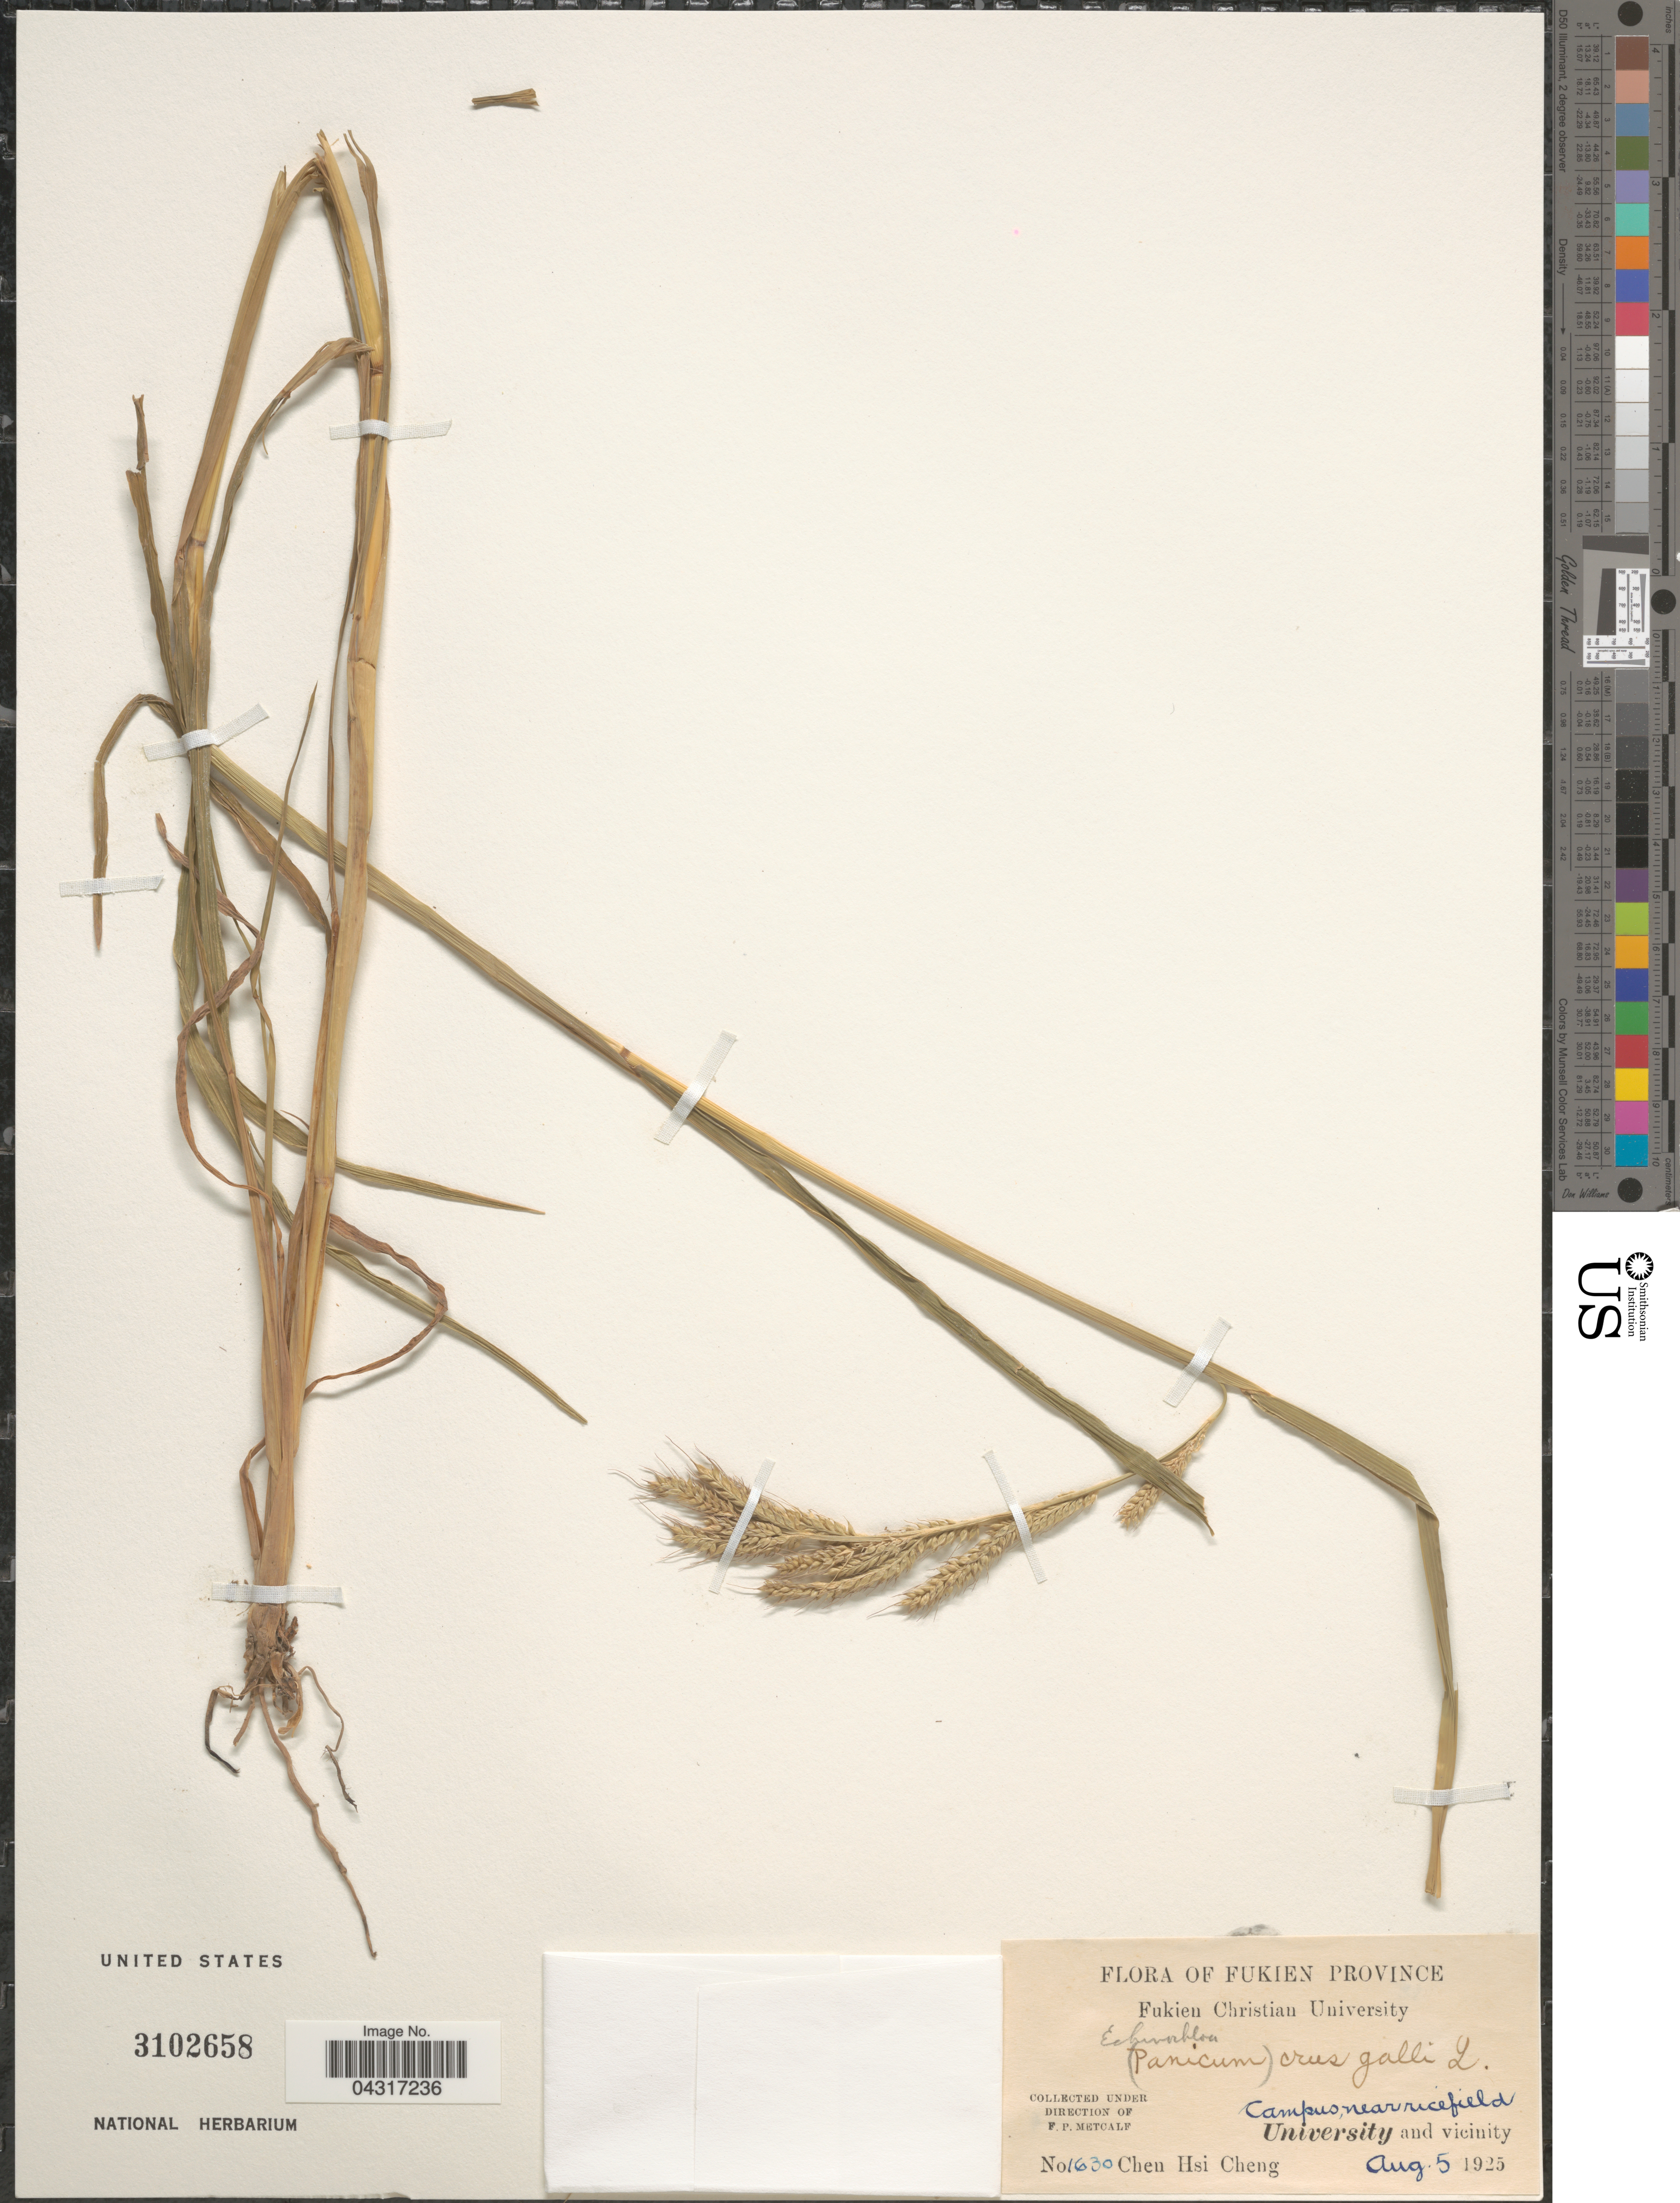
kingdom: Plantae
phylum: Tracheophyta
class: Liliopsida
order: Poales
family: Poaceae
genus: Echinochloa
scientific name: Echinochloa crus-galli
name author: (L.) P. Beauv.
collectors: Chen Hsi Cheng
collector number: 1630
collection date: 1925-08-05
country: China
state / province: Fujian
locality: Fukien Province. Campus, near ricefield. University and vicinity.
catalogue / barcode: US 3102658